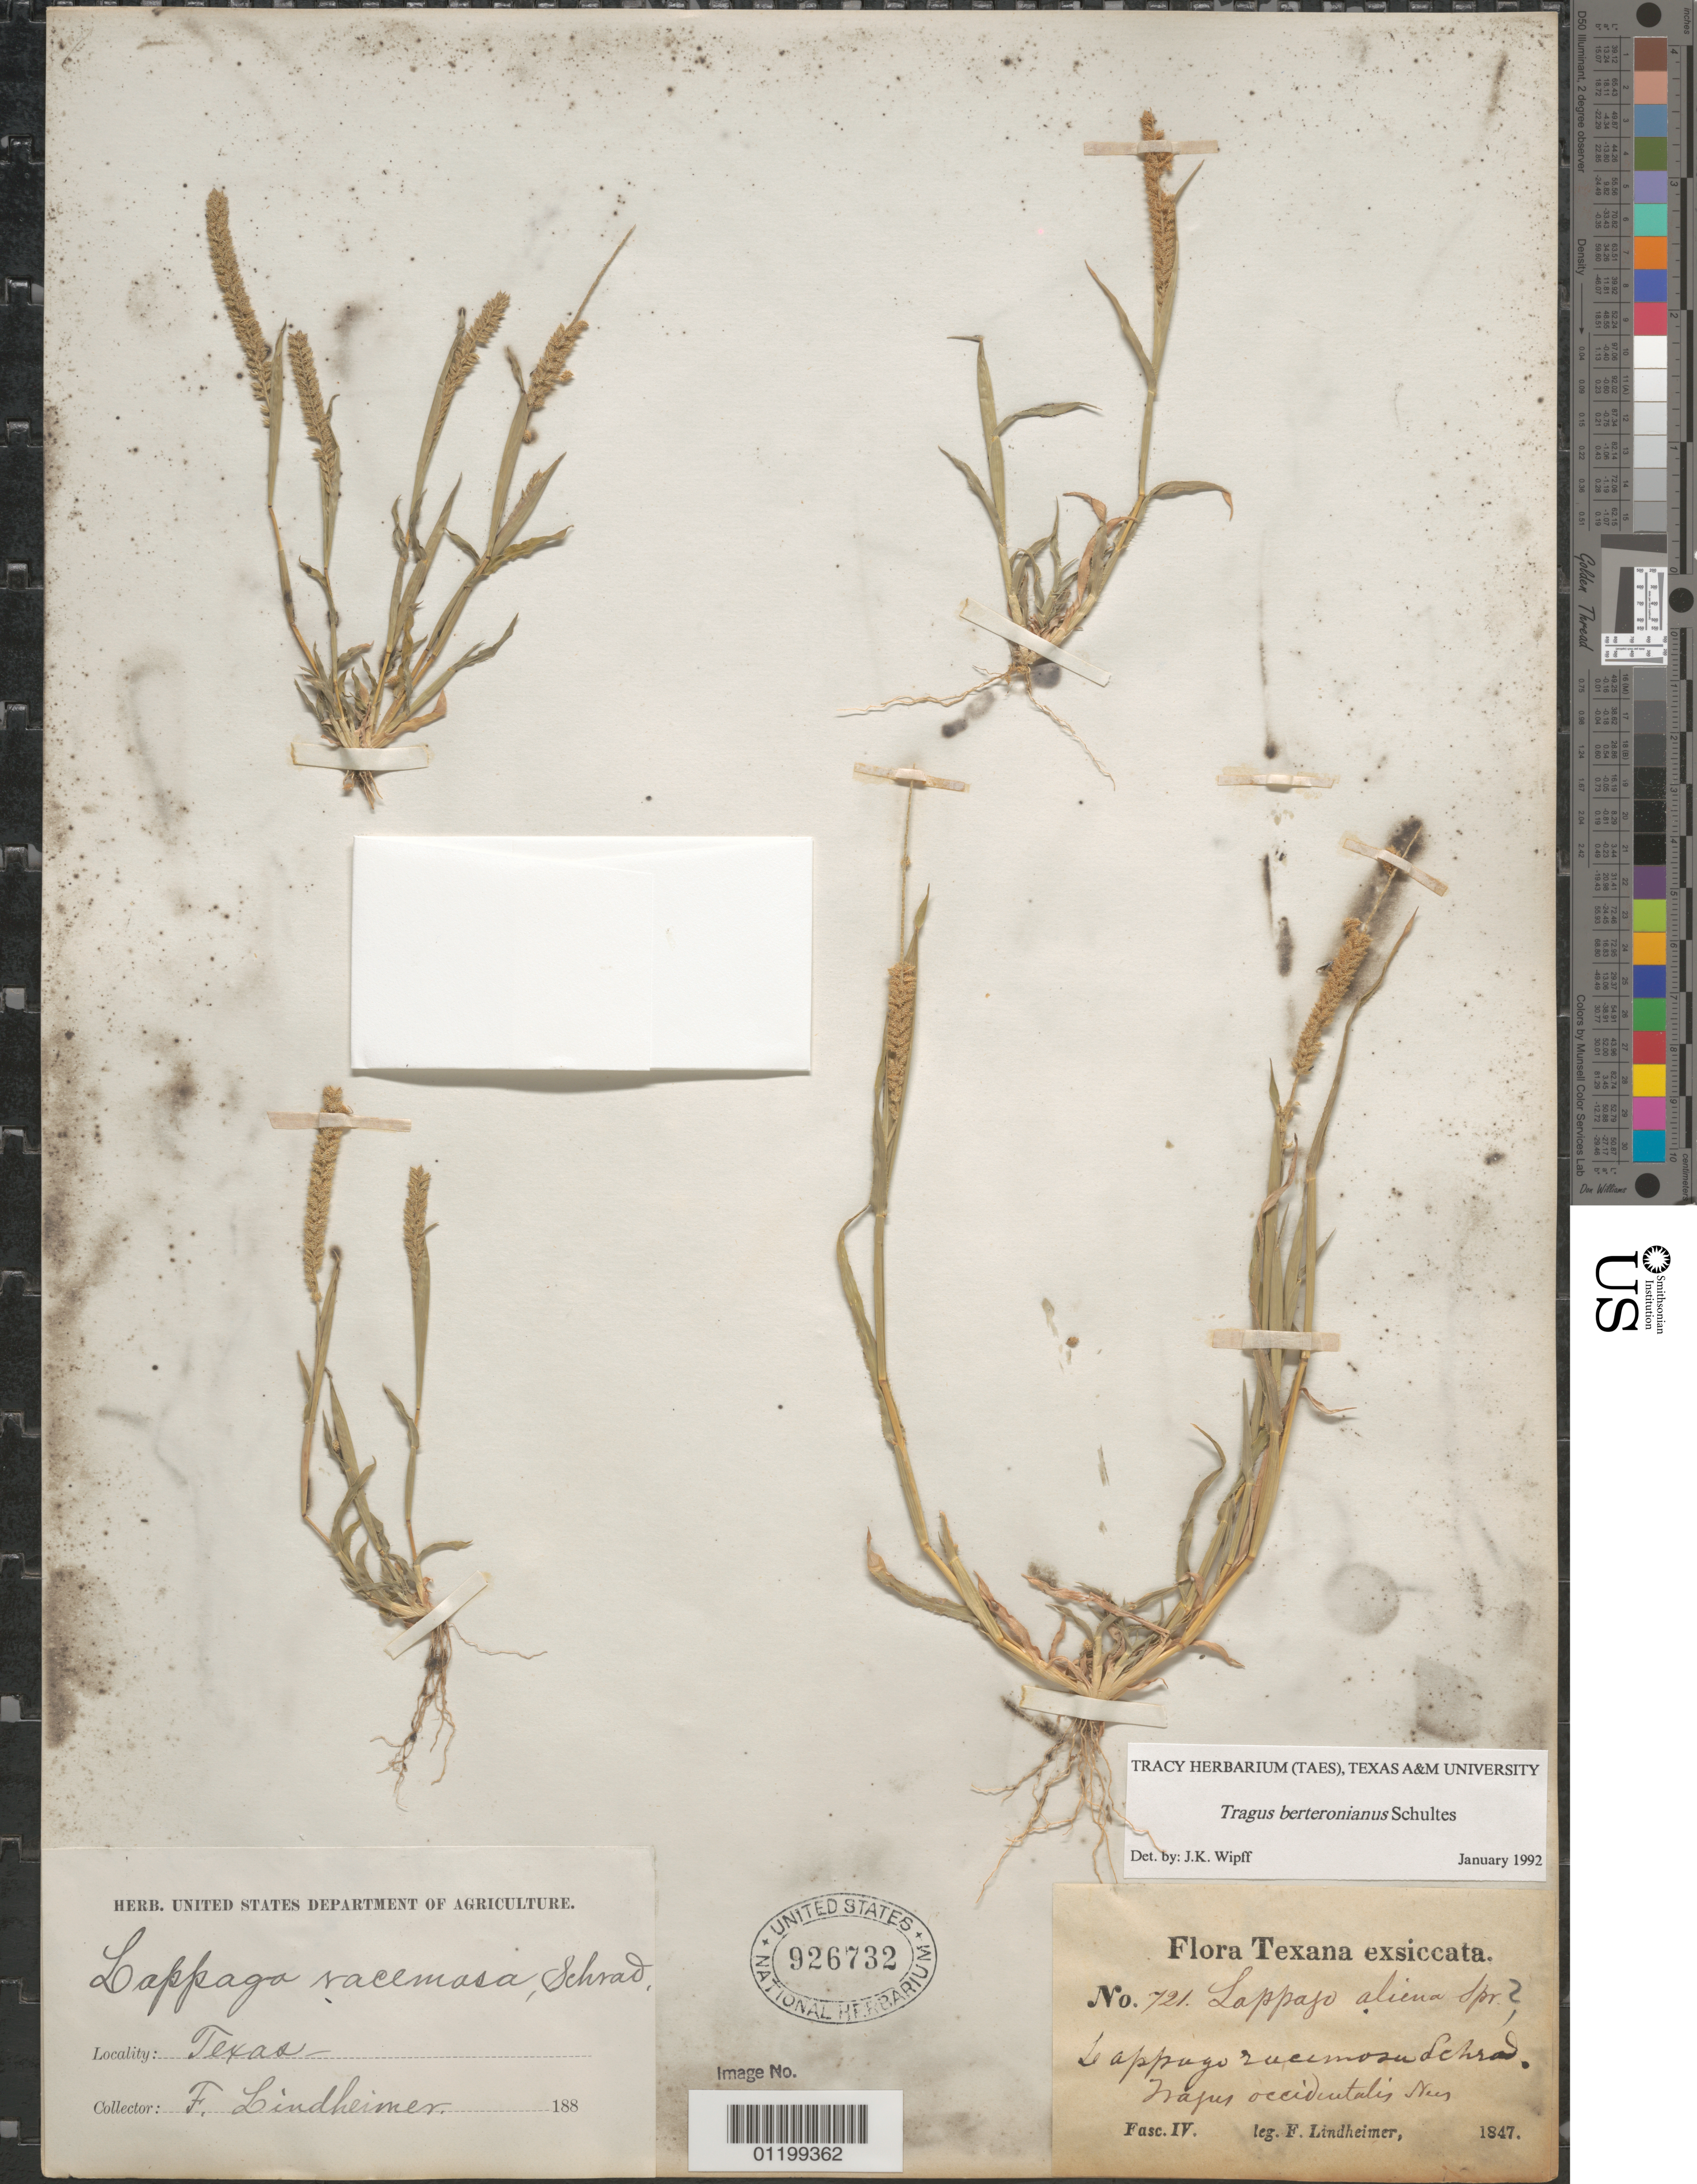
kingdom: Plantae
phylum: Tracheophyta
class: Liliopsida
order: Poales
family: Poaceae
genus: Tragus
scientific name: Tragus berteronianus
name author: Schult.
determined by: Wipff, J. K.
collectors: F. J. Lindheimer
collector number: Fasc. IV 721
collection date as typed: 1847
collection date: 1847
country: United States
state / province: Texas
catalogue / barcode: US 926732